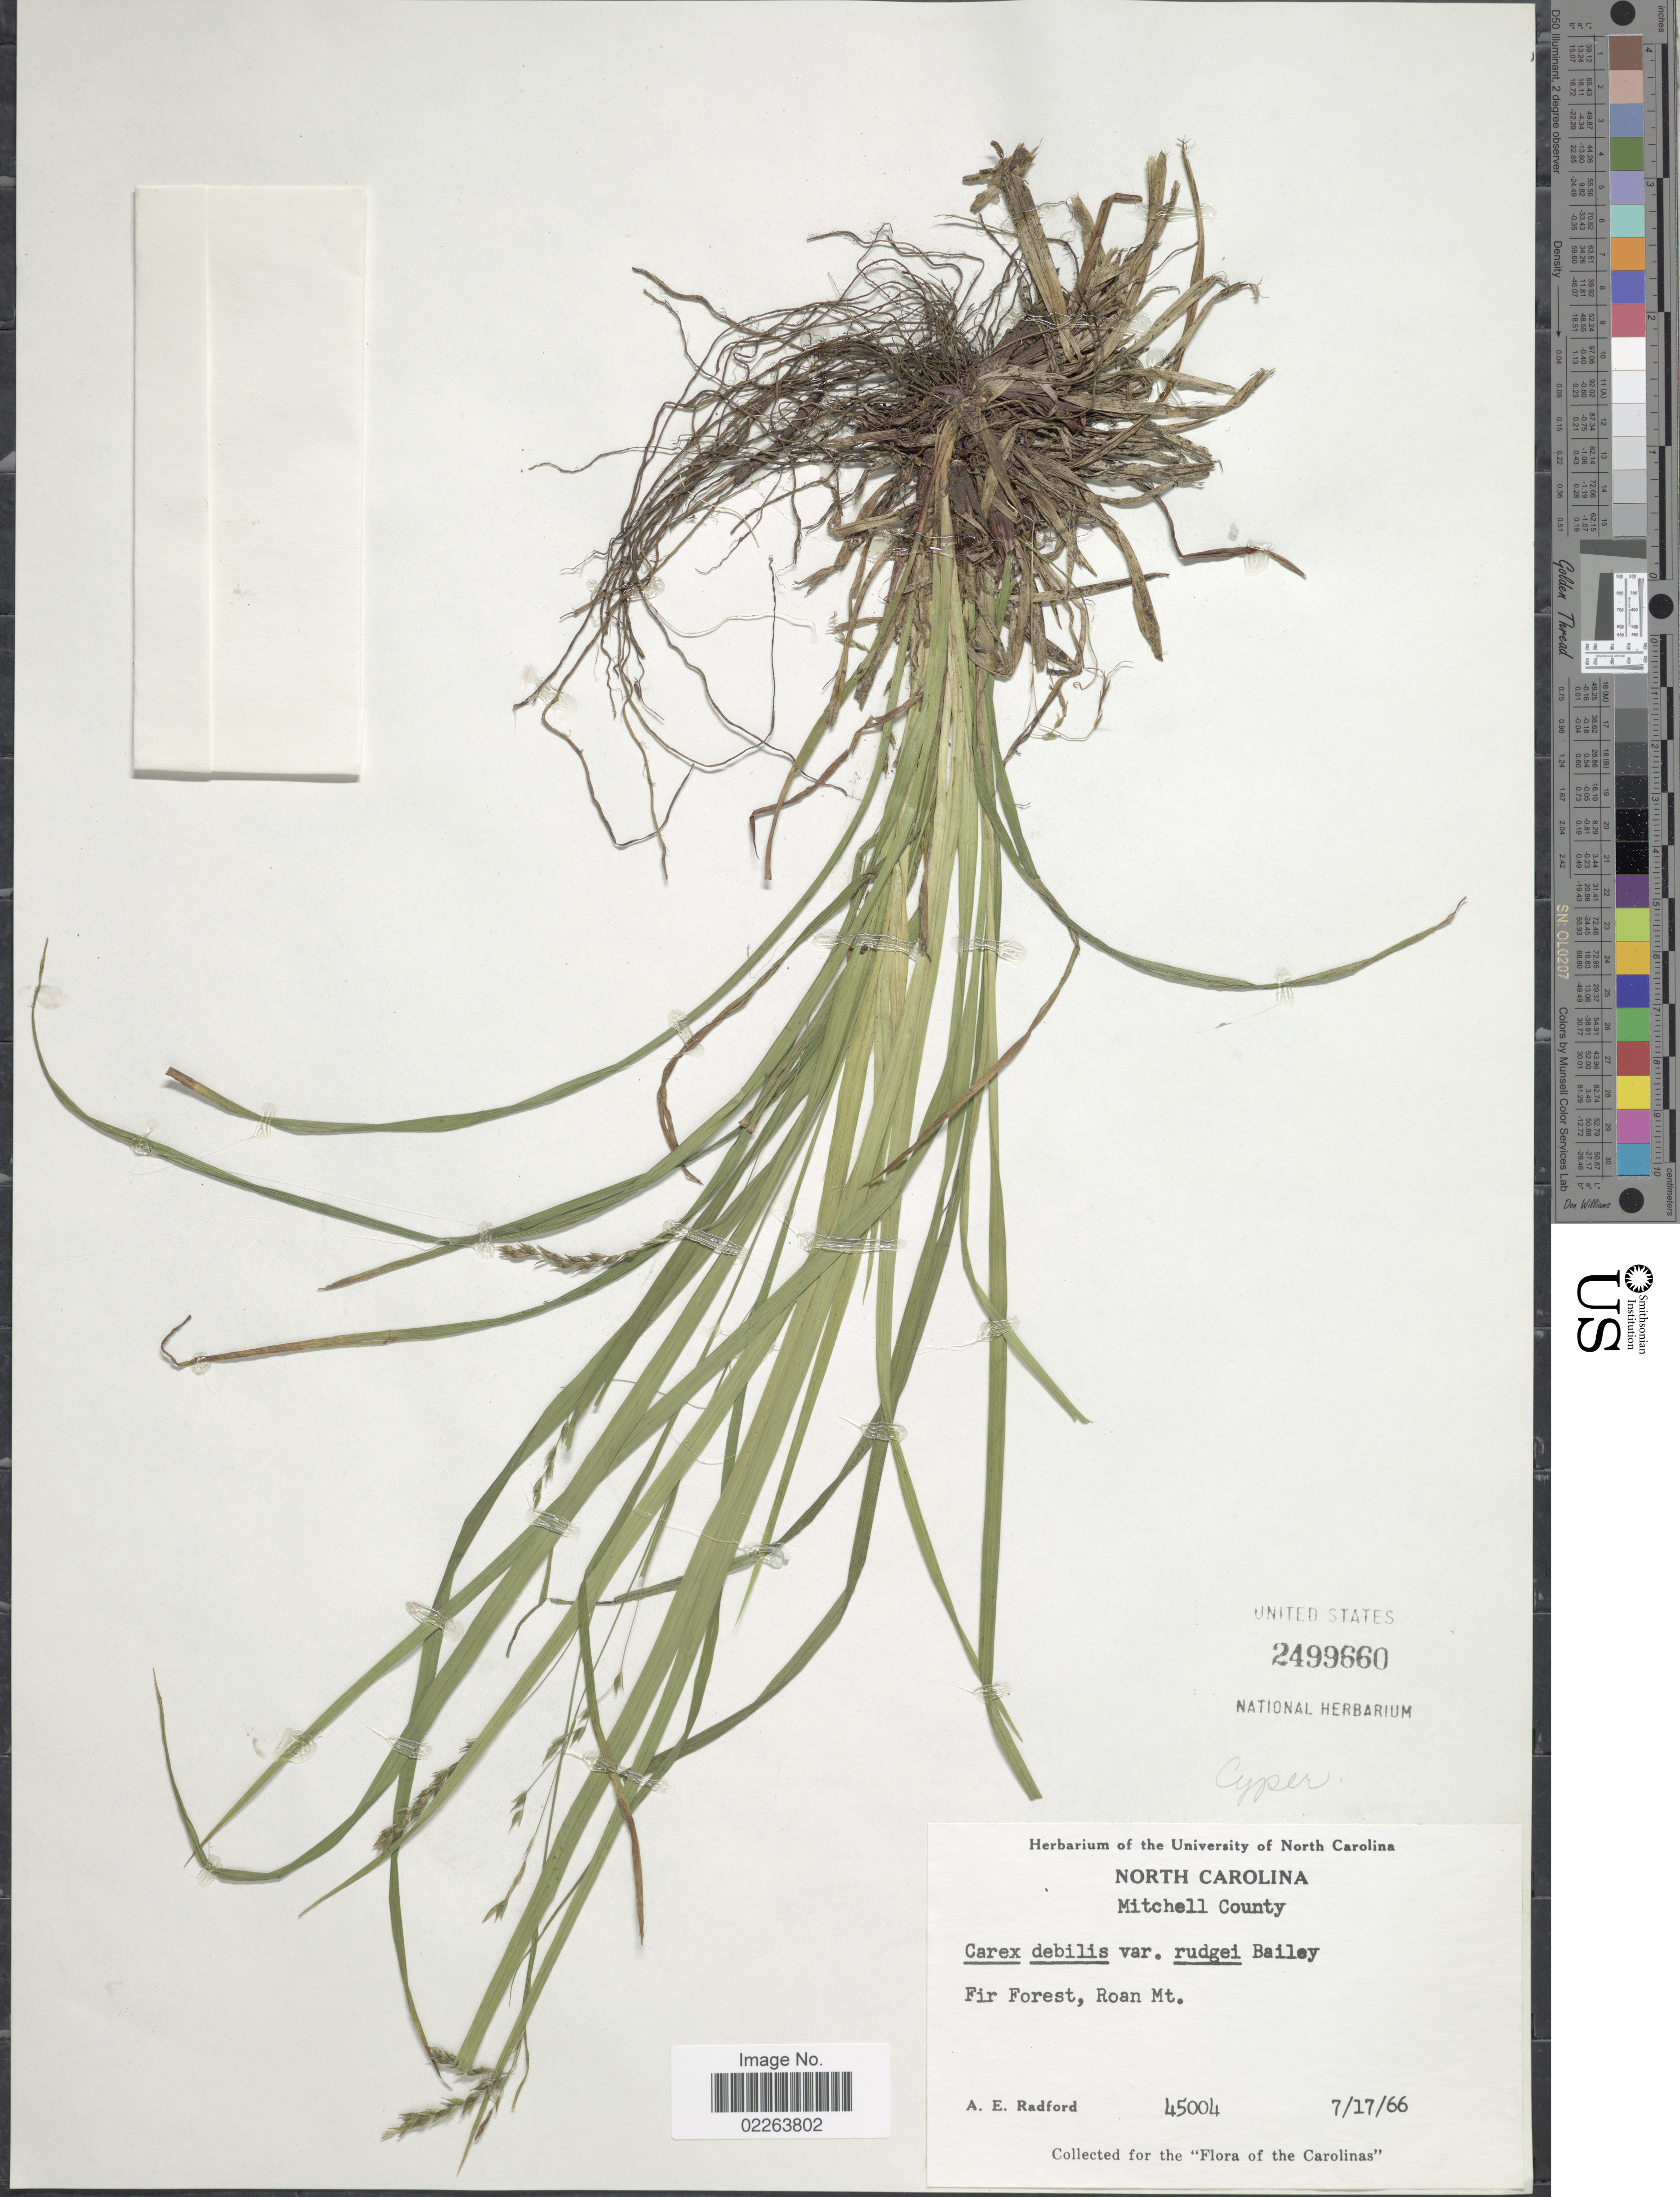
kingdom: Plantae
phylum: Tracheophyta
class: Liliopsida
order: Poales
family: Cyperaceae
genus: Carex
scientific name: Carex flexuosa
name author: Muhl. ex Willd.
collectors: A. E. Radford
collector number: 45004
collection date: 1966-07-17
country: United States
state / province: North Carolina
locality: Mitchell County, Fir Forest, Roan Mt.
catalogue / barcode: US 2499660